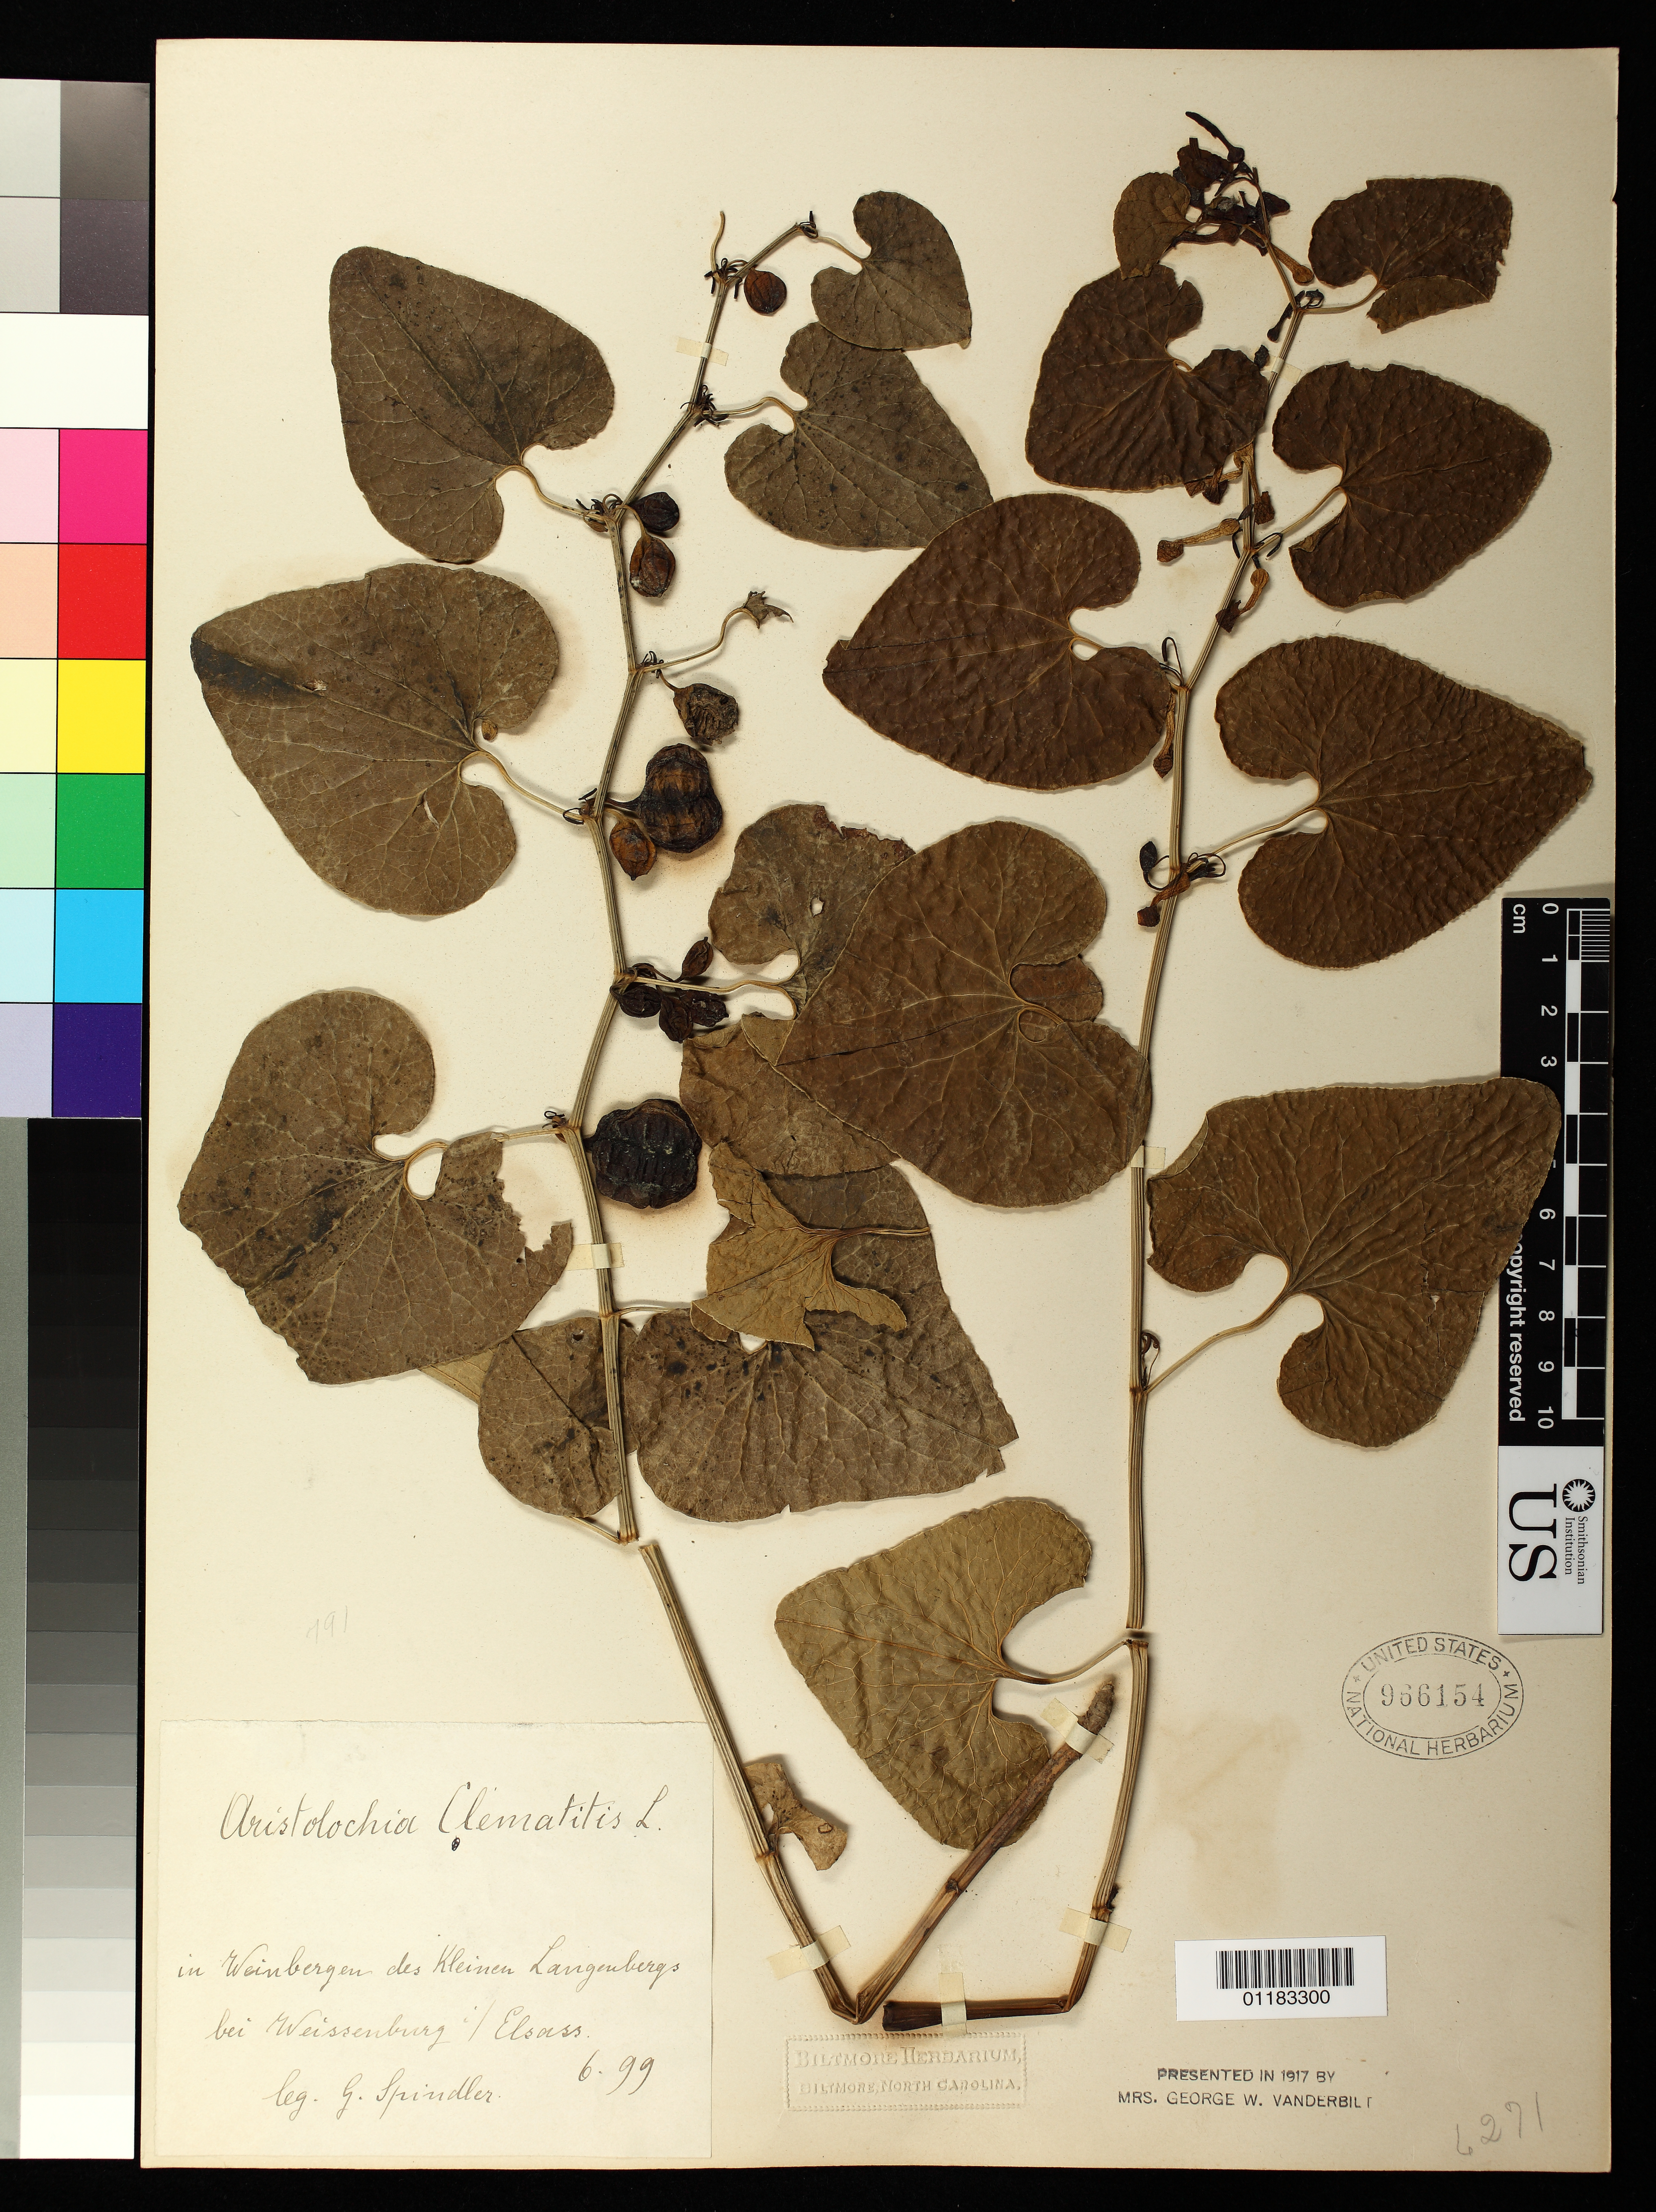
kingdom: Plantae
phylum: Tracheophyta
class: Magnoliopsida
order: Piperales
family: Aristolochiaceae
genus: Aristolochia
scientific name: Aristolochia clematitis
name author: L.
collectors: G. Spindler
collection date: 1899-06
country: Germany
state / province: Thuringia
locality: in Weinbergen des Kleinen Langenberg bei Weissenburg / Elsass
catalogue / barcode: US 966154